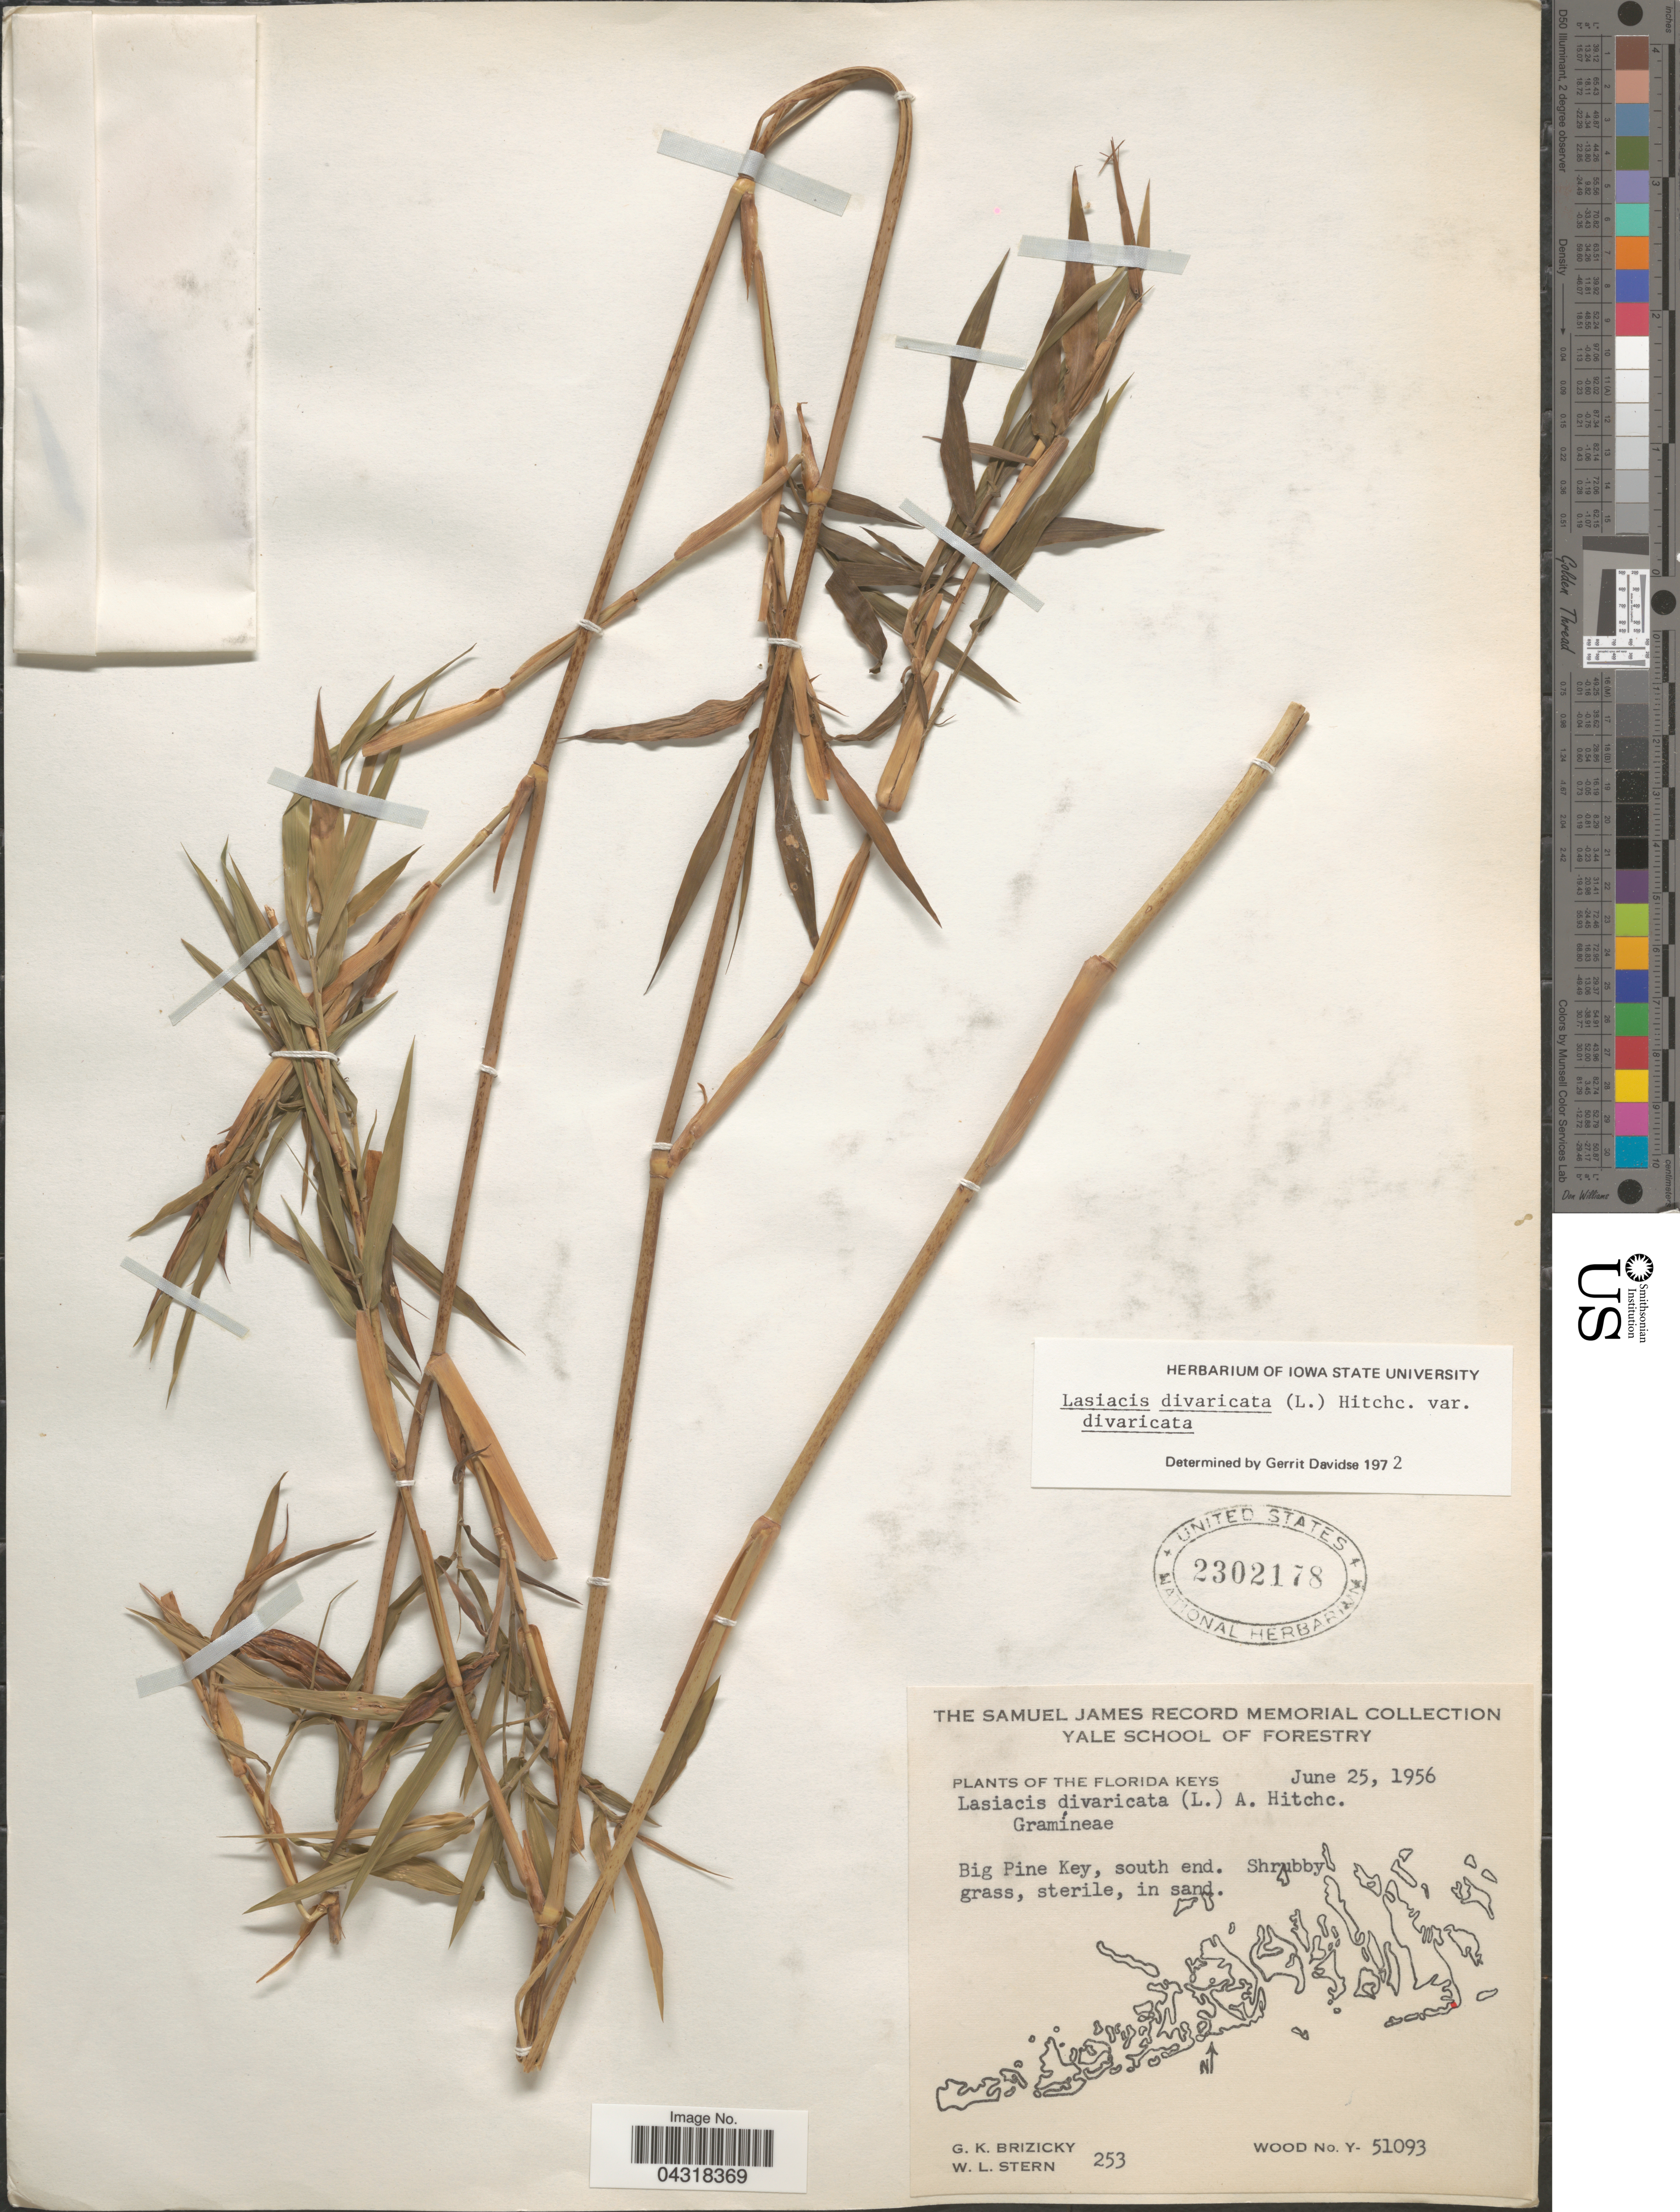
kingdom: Plantae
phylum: Tracheophyta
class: Liliopsida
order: Poales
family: Poaceae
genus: Lasiacis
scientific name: Lasiacis divaricata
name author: (L.) Hitchc.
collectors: G. K. Brizicky & W. L. Stern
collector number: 253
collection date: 1956-06-25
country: United States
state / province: Florida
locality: The Florida Keys. Big Pine Key, south end. Shrubby grass, sterile, in sand.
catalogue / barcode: US 2302178